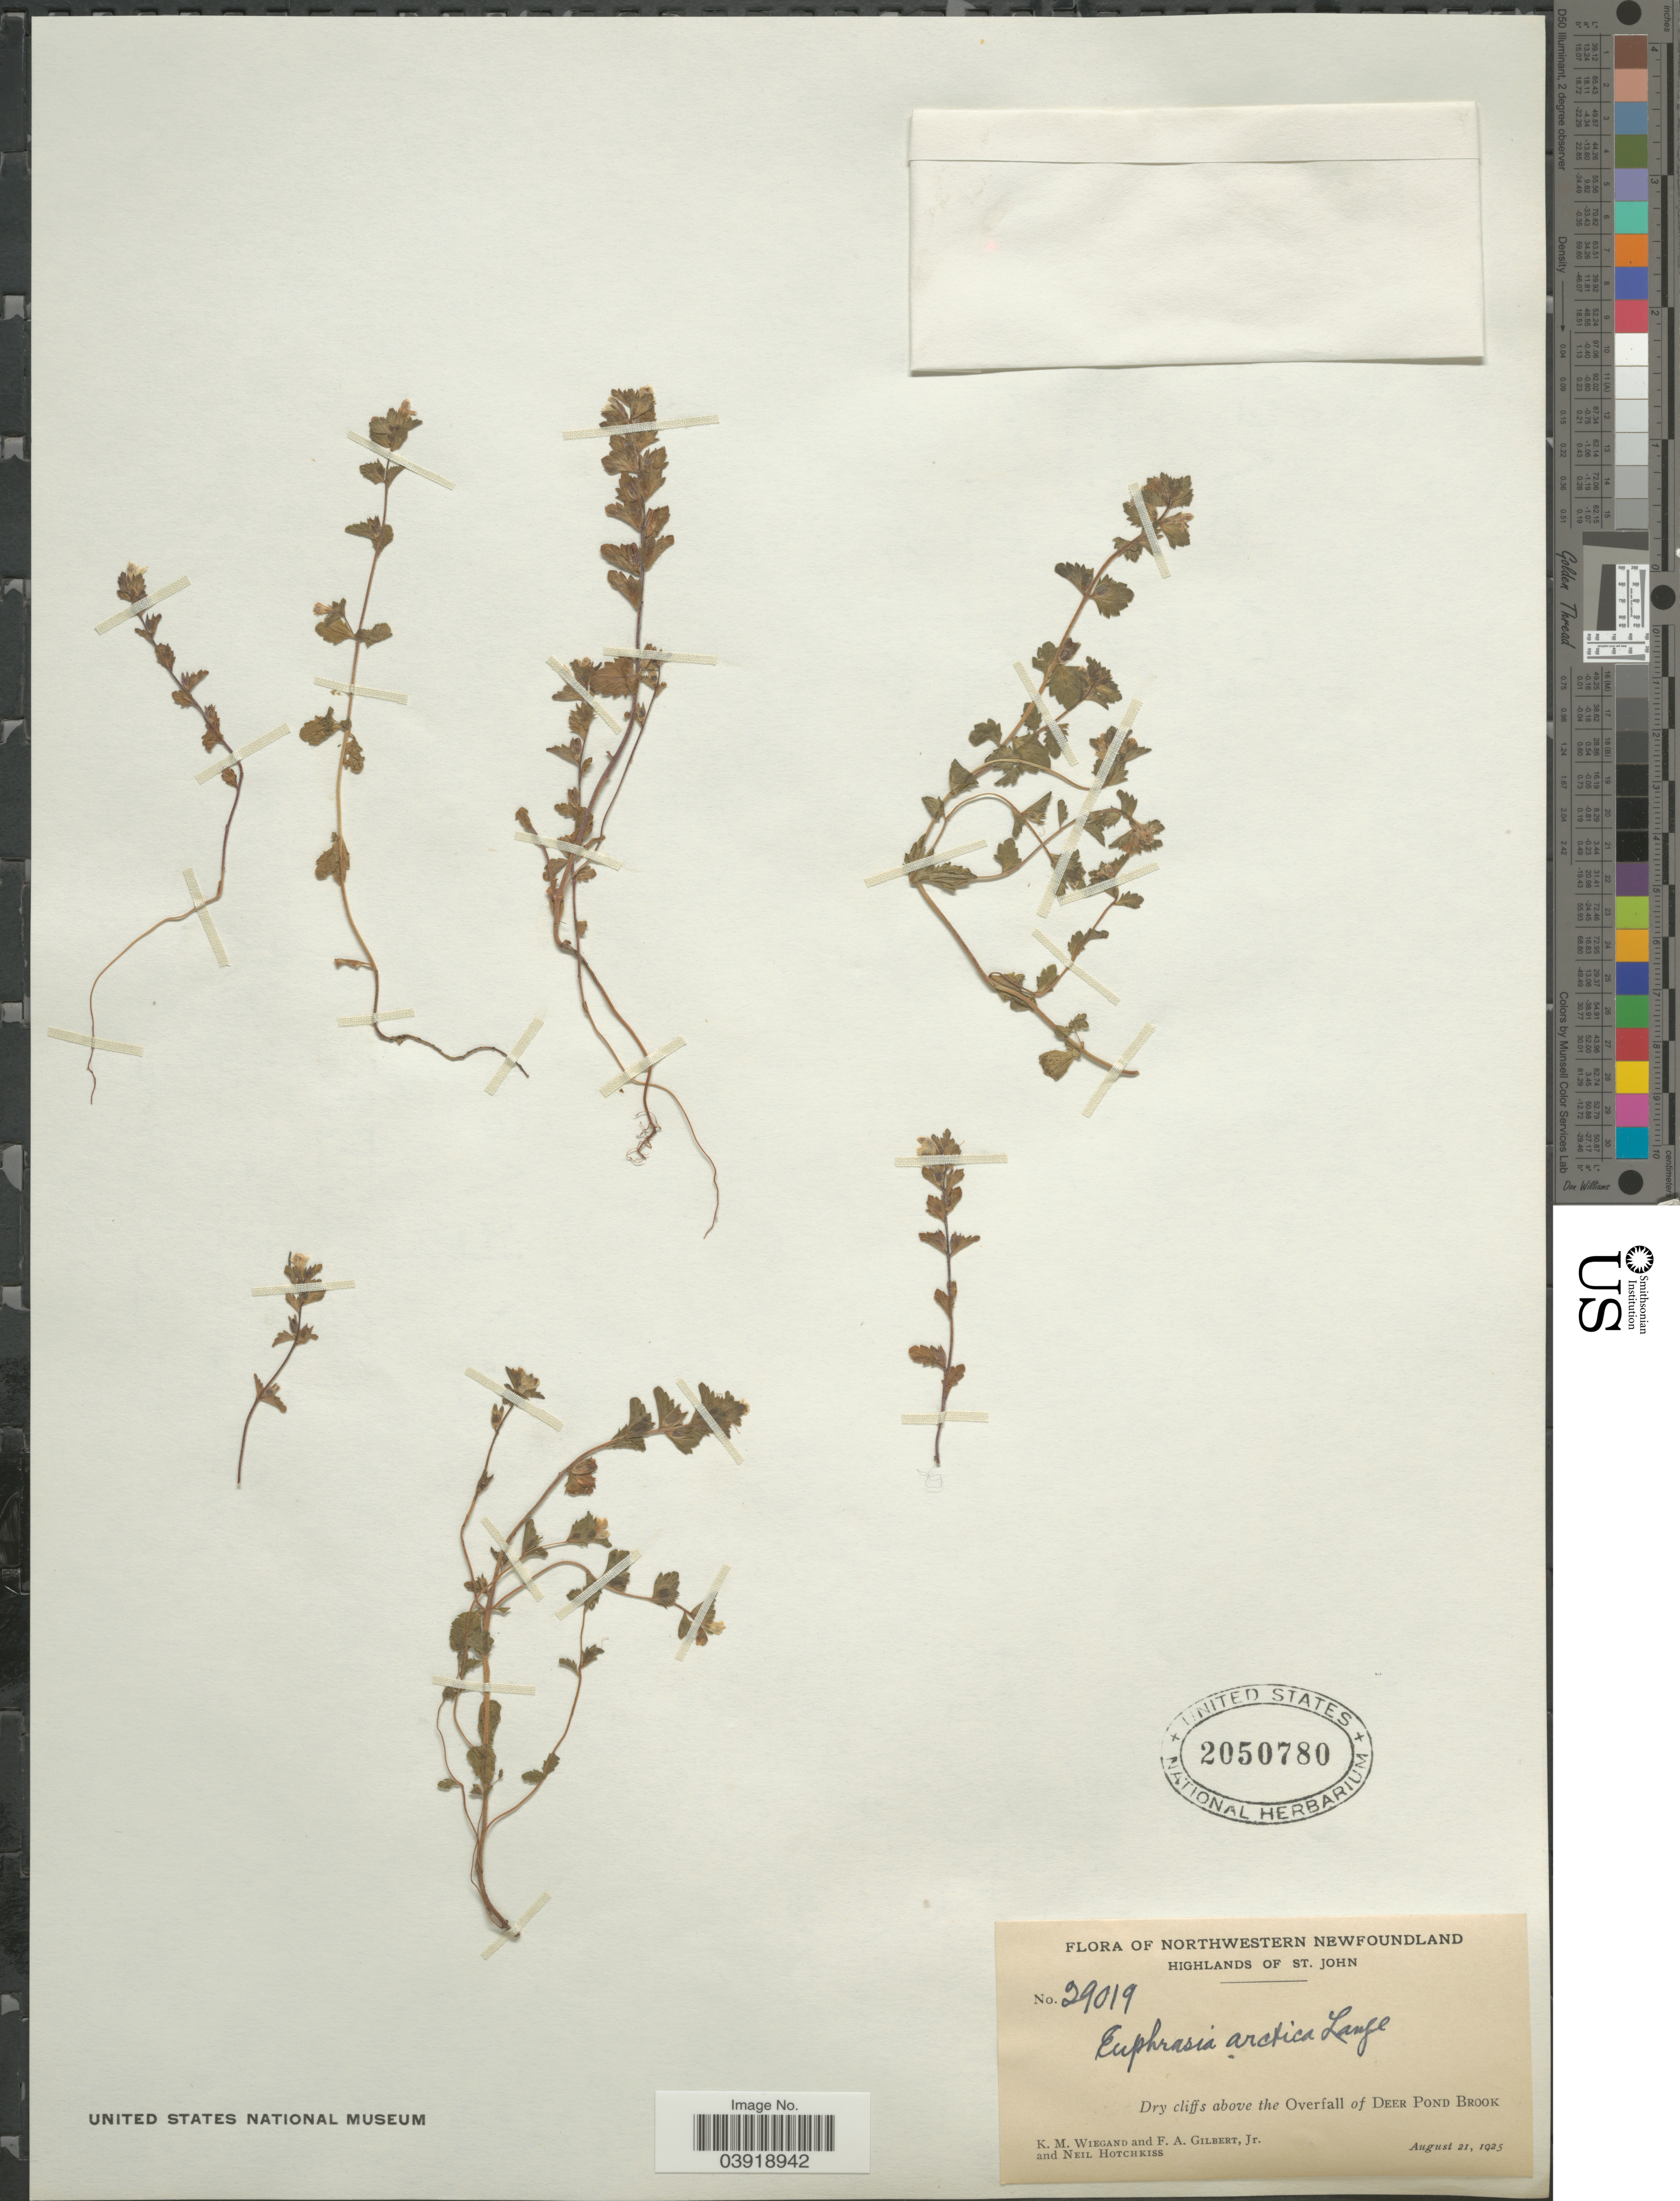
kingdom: Plantae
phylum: Tracheophyta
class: Magnoliopsida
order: Lamiales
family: Orobanchaceae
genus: Euphrasia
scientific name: Euphrasia arctica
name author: Lange ex Rostrup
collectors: K. M. Wiegand, F. A. Gilbert & N. Hotchkiss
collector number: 29019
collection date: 1925-08-21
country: Canada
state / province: Newfoundland and Labrador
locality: Northwestern Newfoundland. Highlands of St. John. Above the Overfall of Deer Pond Brook.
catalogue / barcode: US 2050780